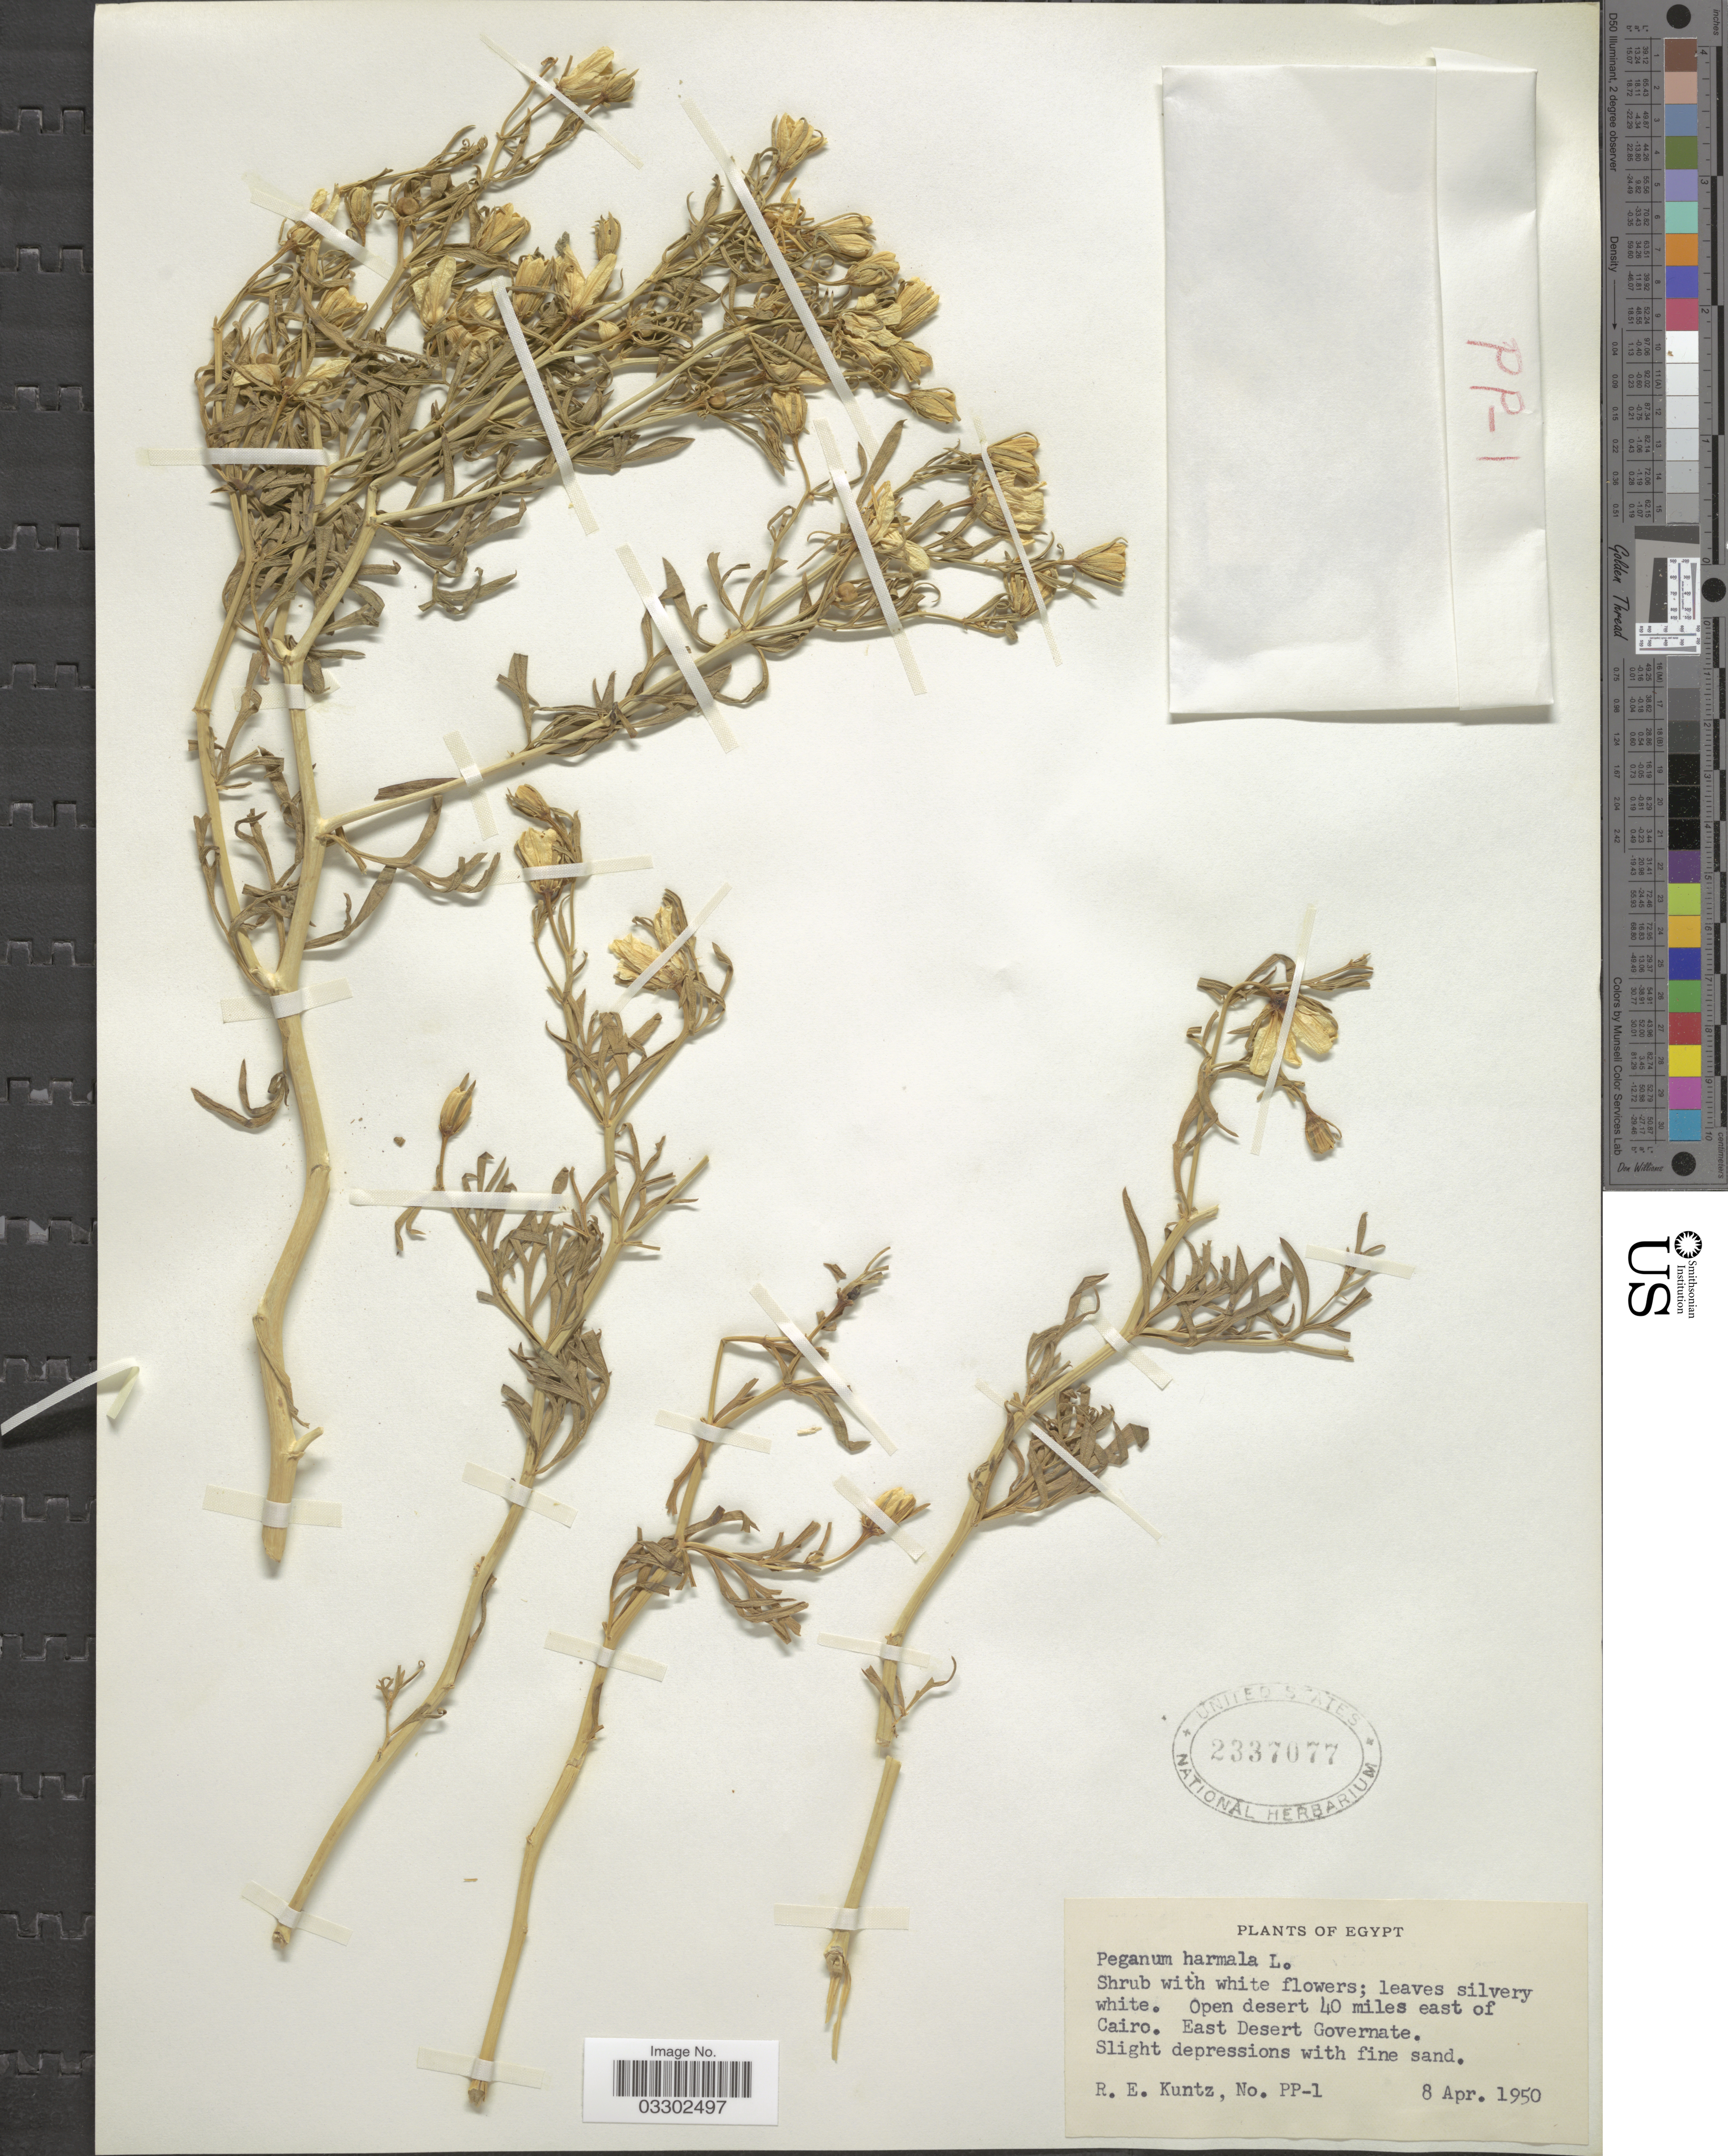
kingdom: Plantae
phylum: Tracheophyta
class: Magnoliopsida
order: Sapindales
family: Tetradiclidaceae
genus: Peganum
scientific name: Peganum harmala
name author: L.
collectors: R. E. Kuntz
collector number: PP-1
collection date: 1950-04-08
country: Egypt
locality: Open desert 40 miles east of Cairo. East Desert Governate.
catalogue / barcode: US 2337077